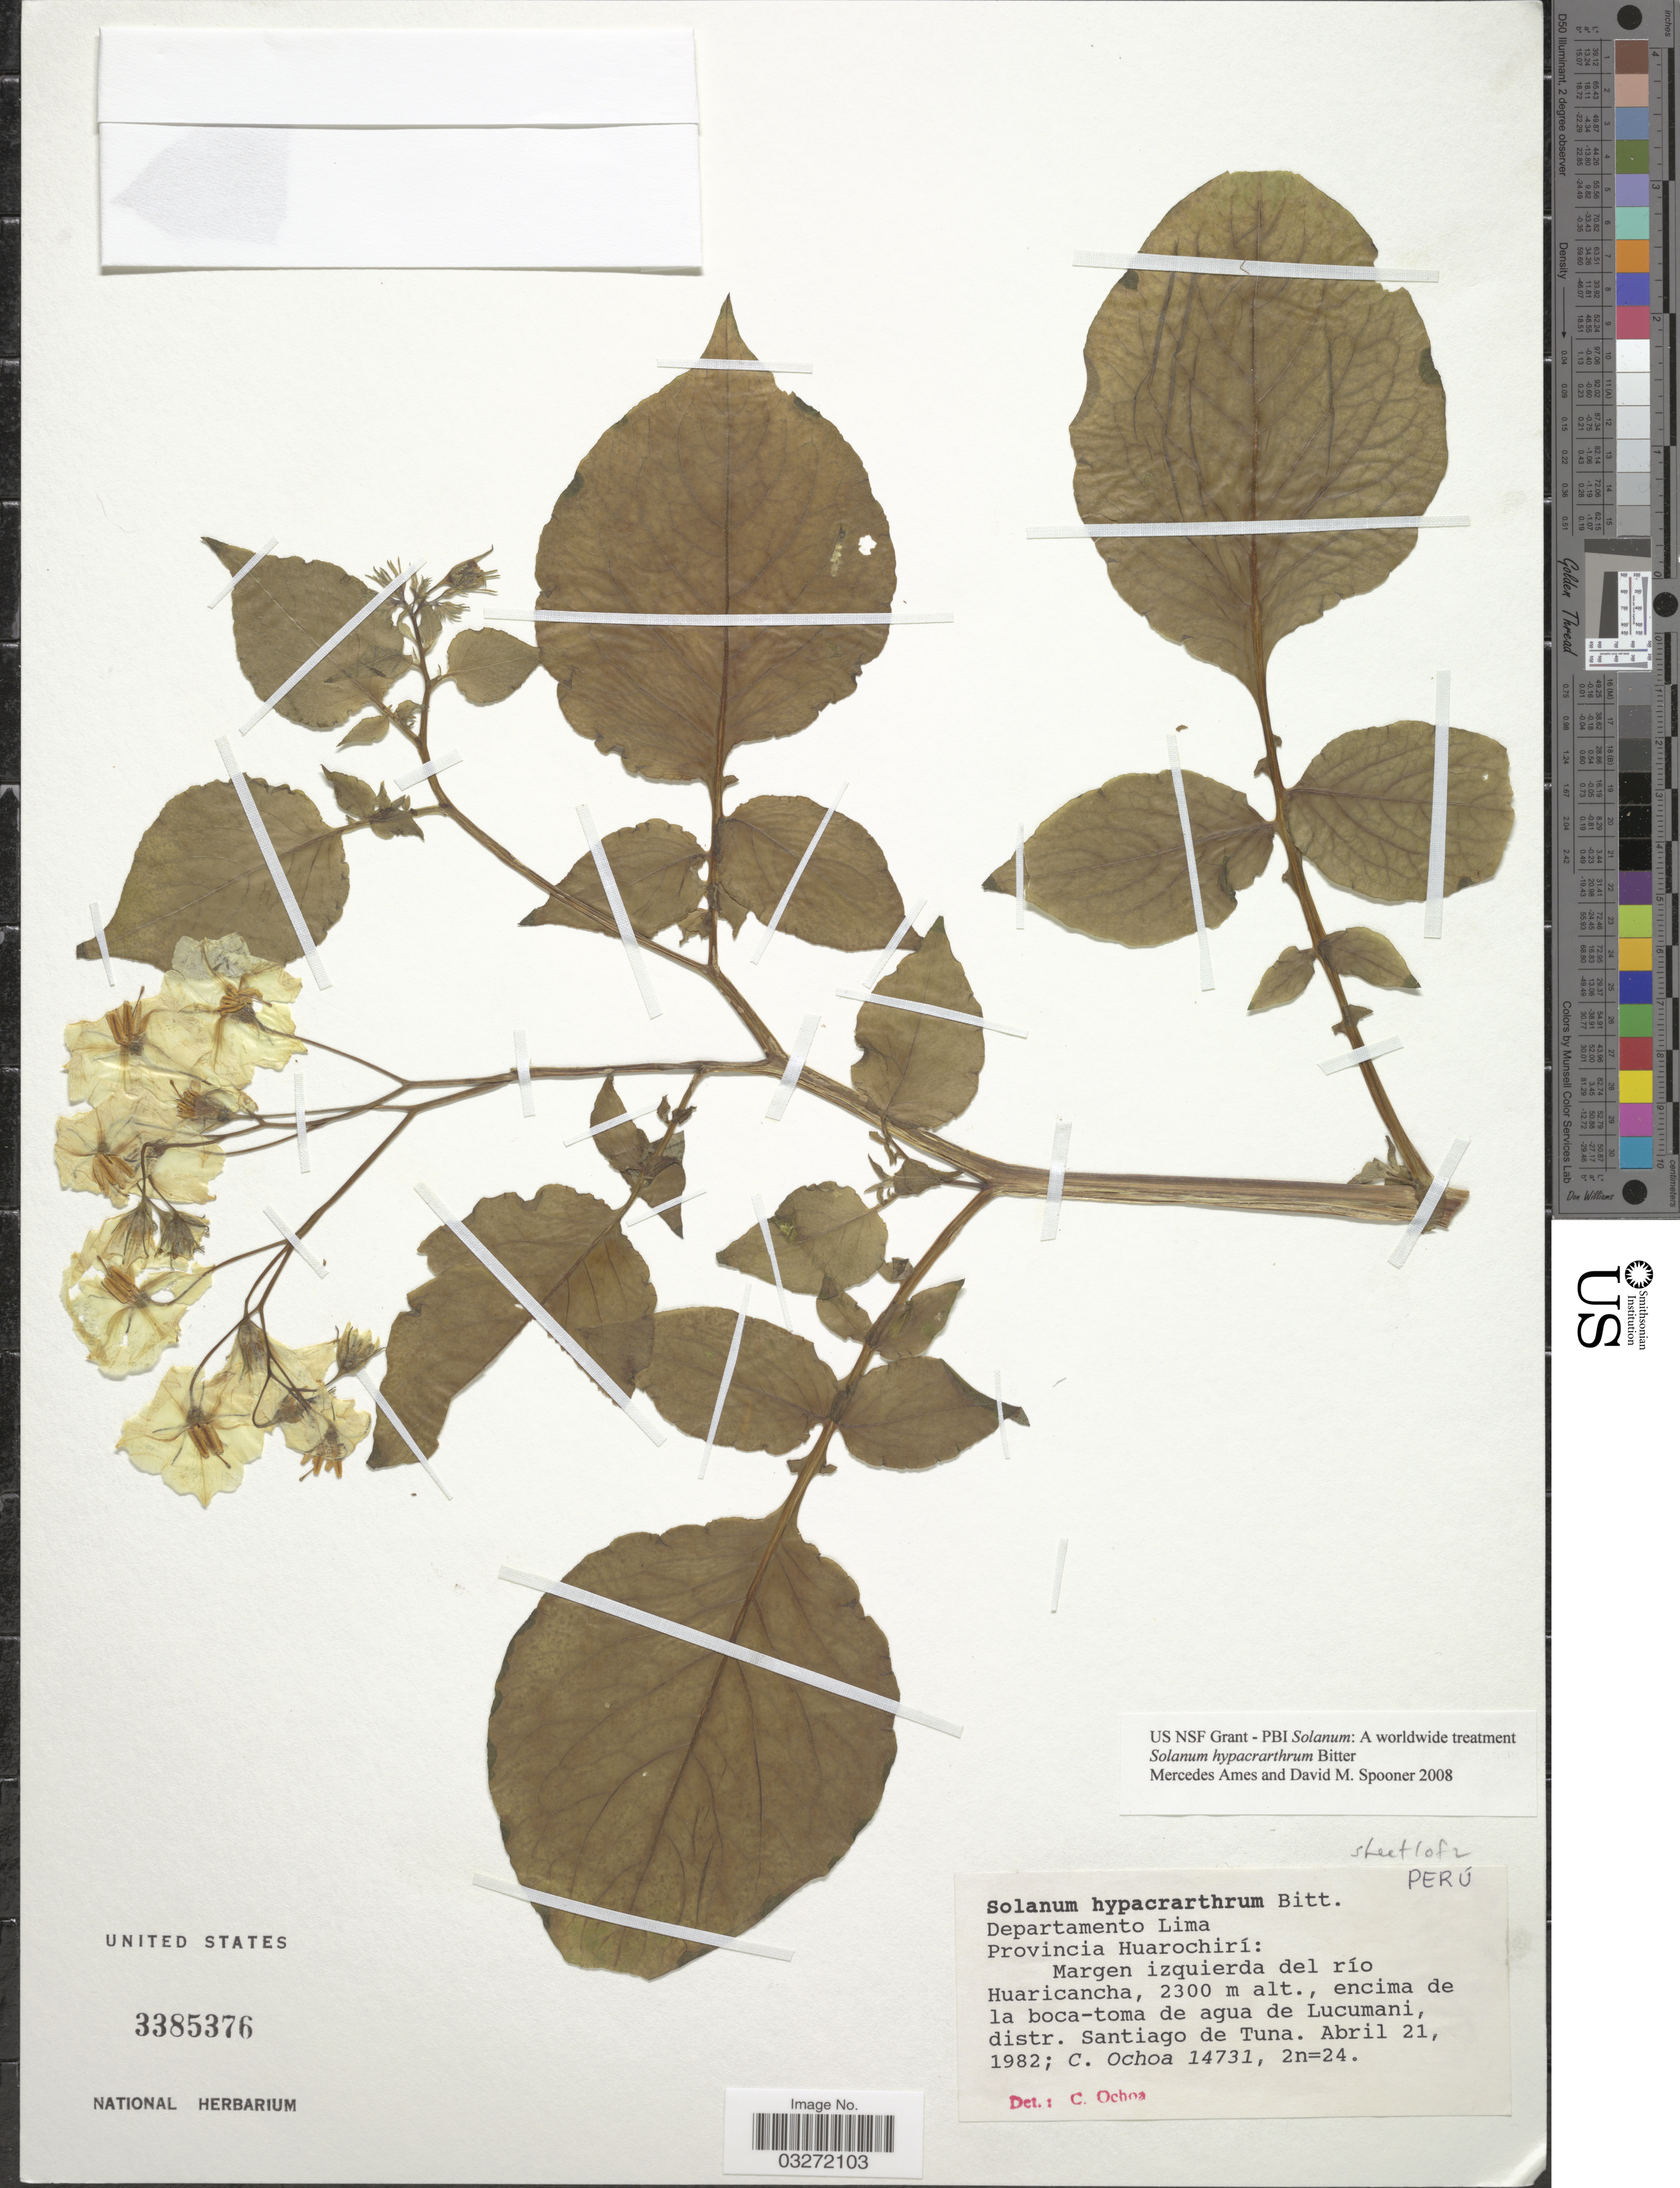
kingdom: Plantae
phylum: Tracheophyta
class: Magnoliopsida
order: Solanales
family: Solanaceae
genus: Solanum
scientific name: Solanum hypacrarthrum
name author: Bitter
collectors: C. Ochoa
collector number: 14731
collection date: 1982-04-21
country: Peru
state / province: Lima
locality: Departamento Lima. Provincia Huarochirí: Margen izquierda del río Huaricancha, encima de la boca-toma de agua de Lucumani, distr. Santiago de Tuna.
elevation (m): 2300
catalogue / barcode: US 3385376